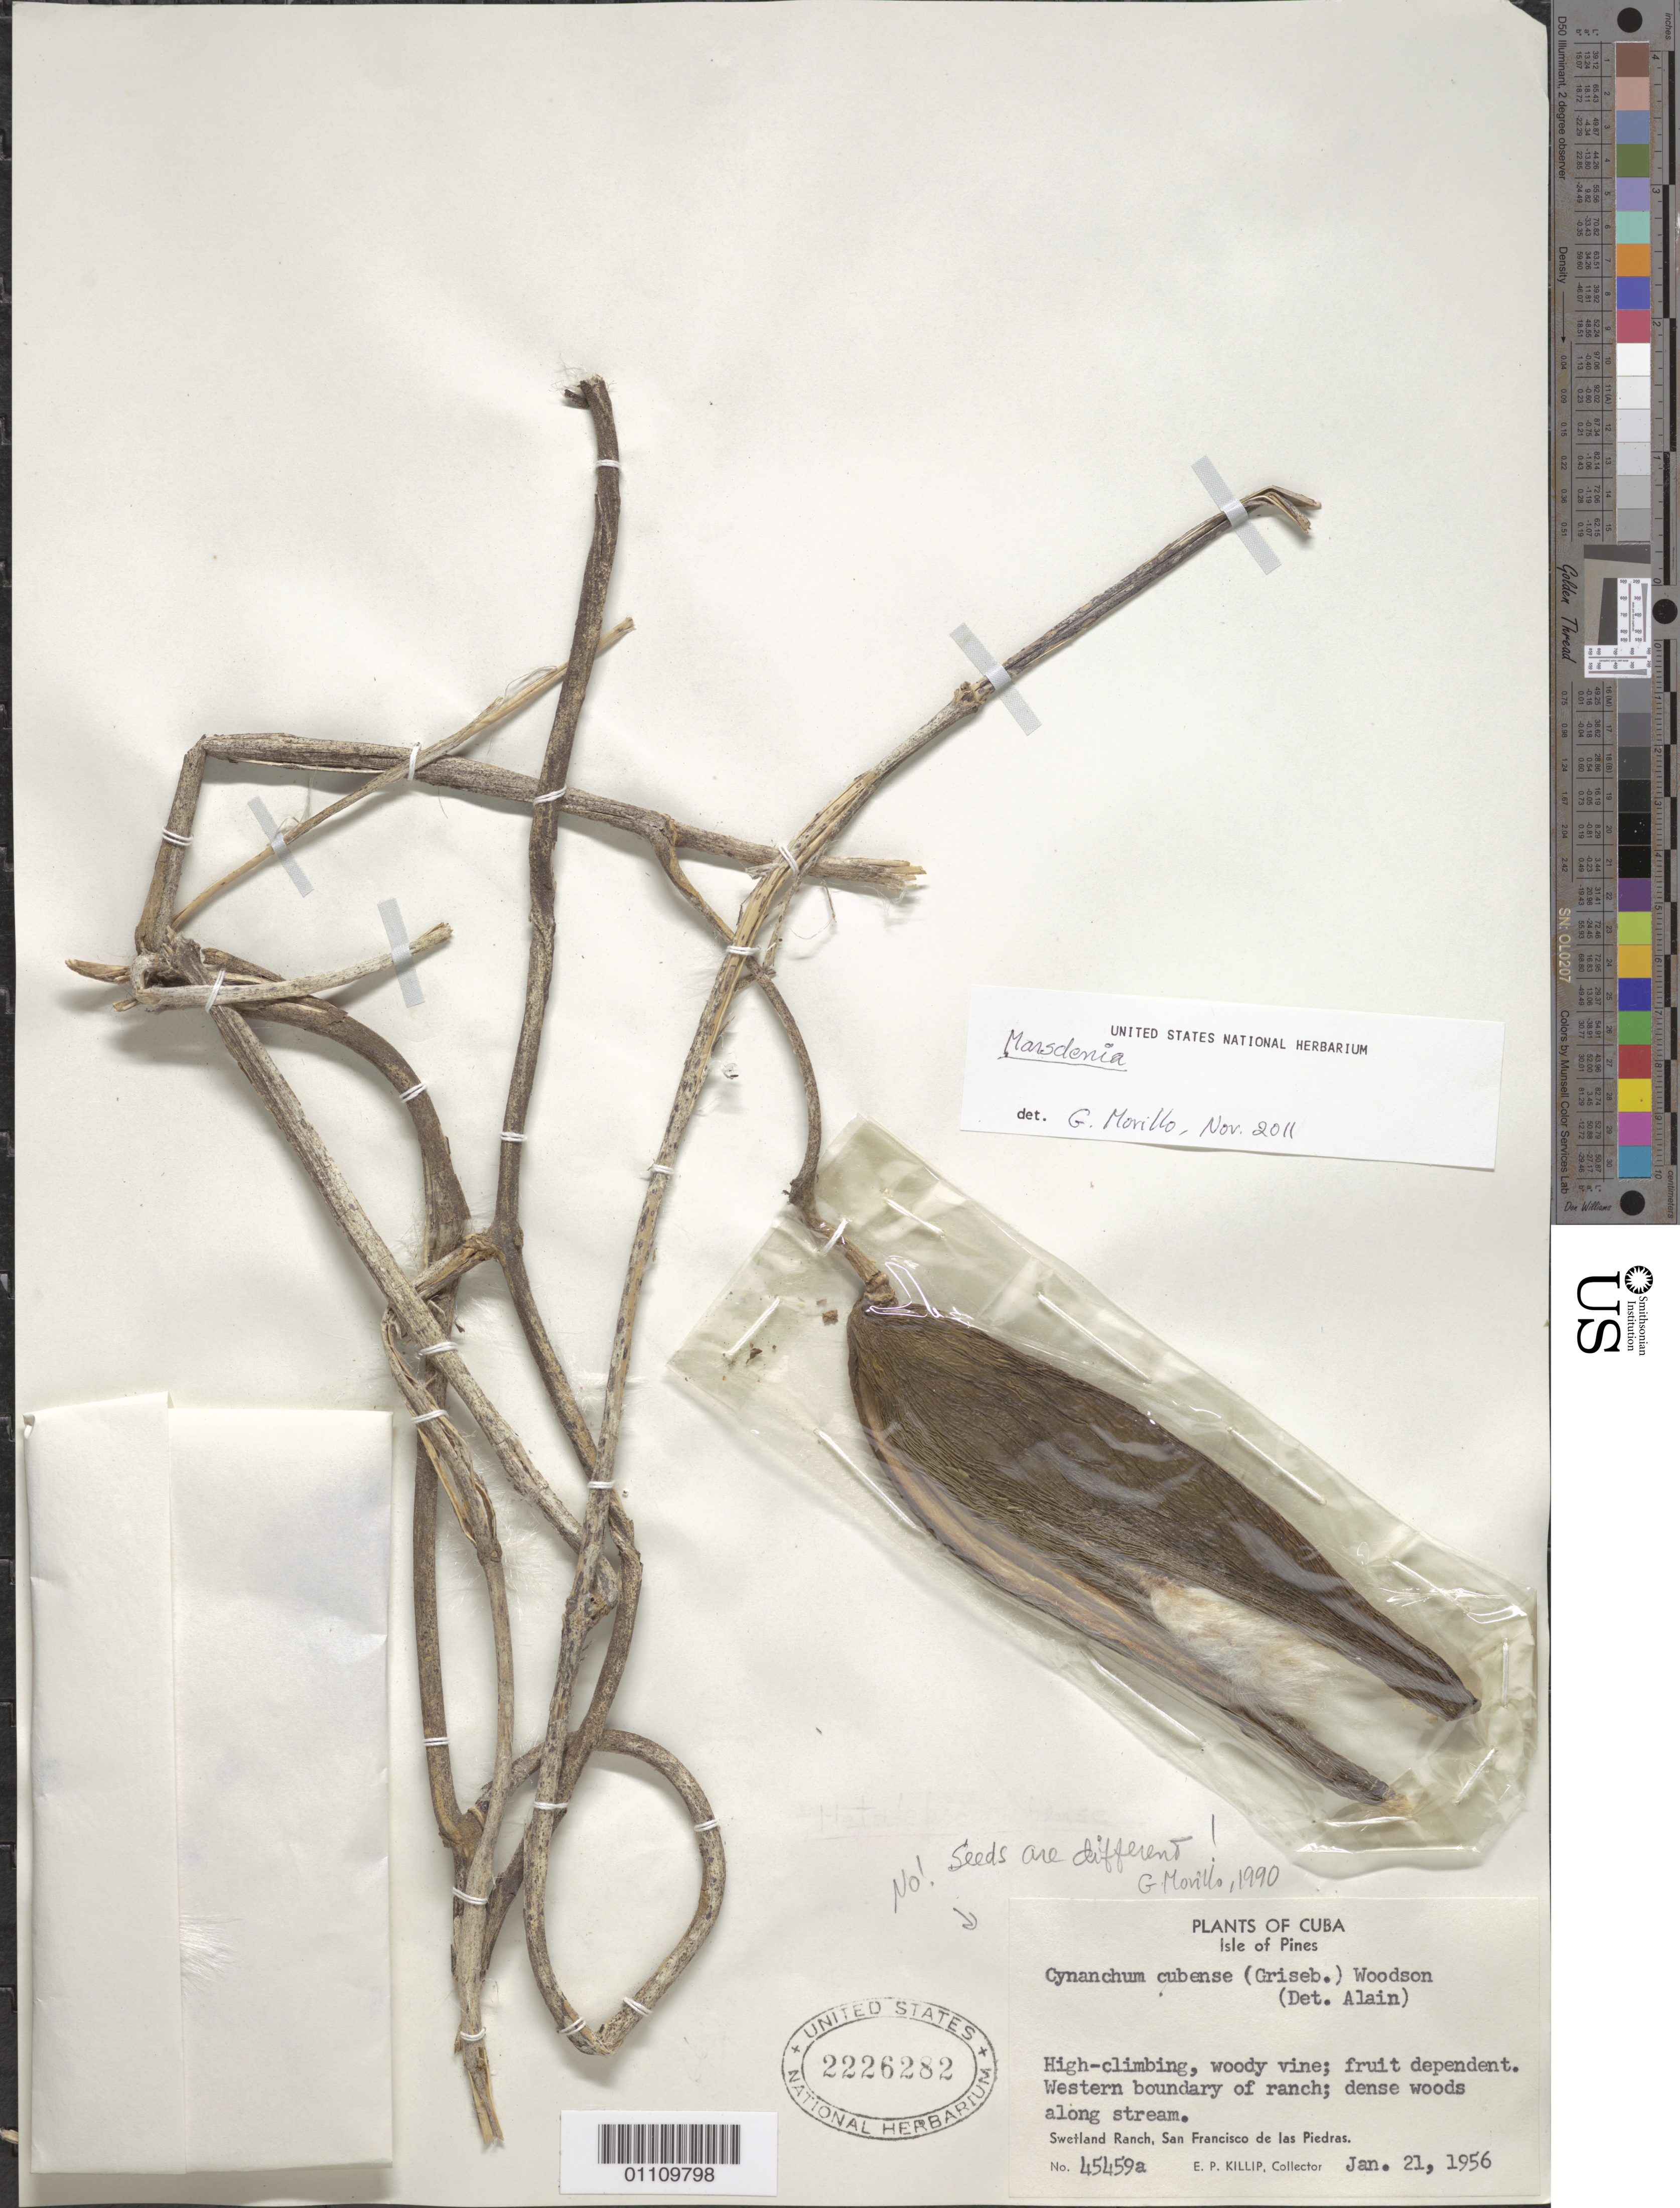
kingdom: Plantae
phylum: Tracheophyta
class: Magnoliopsida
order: Gentianales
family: Apocynaceae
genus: Marsdenia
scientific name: Marsdenia sp.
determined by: Morillo, G.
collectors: E. P. Killip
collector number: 45459a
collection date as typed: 21 Jan 1956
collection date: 1956-01-21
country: Cuba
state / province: Isla de La Juventud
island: Isla de la Juventud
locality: Swetland Ranch, San Francisco de las Piedras, western boundary of ranch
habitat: Dense woods along stream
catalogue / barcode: US 2226282